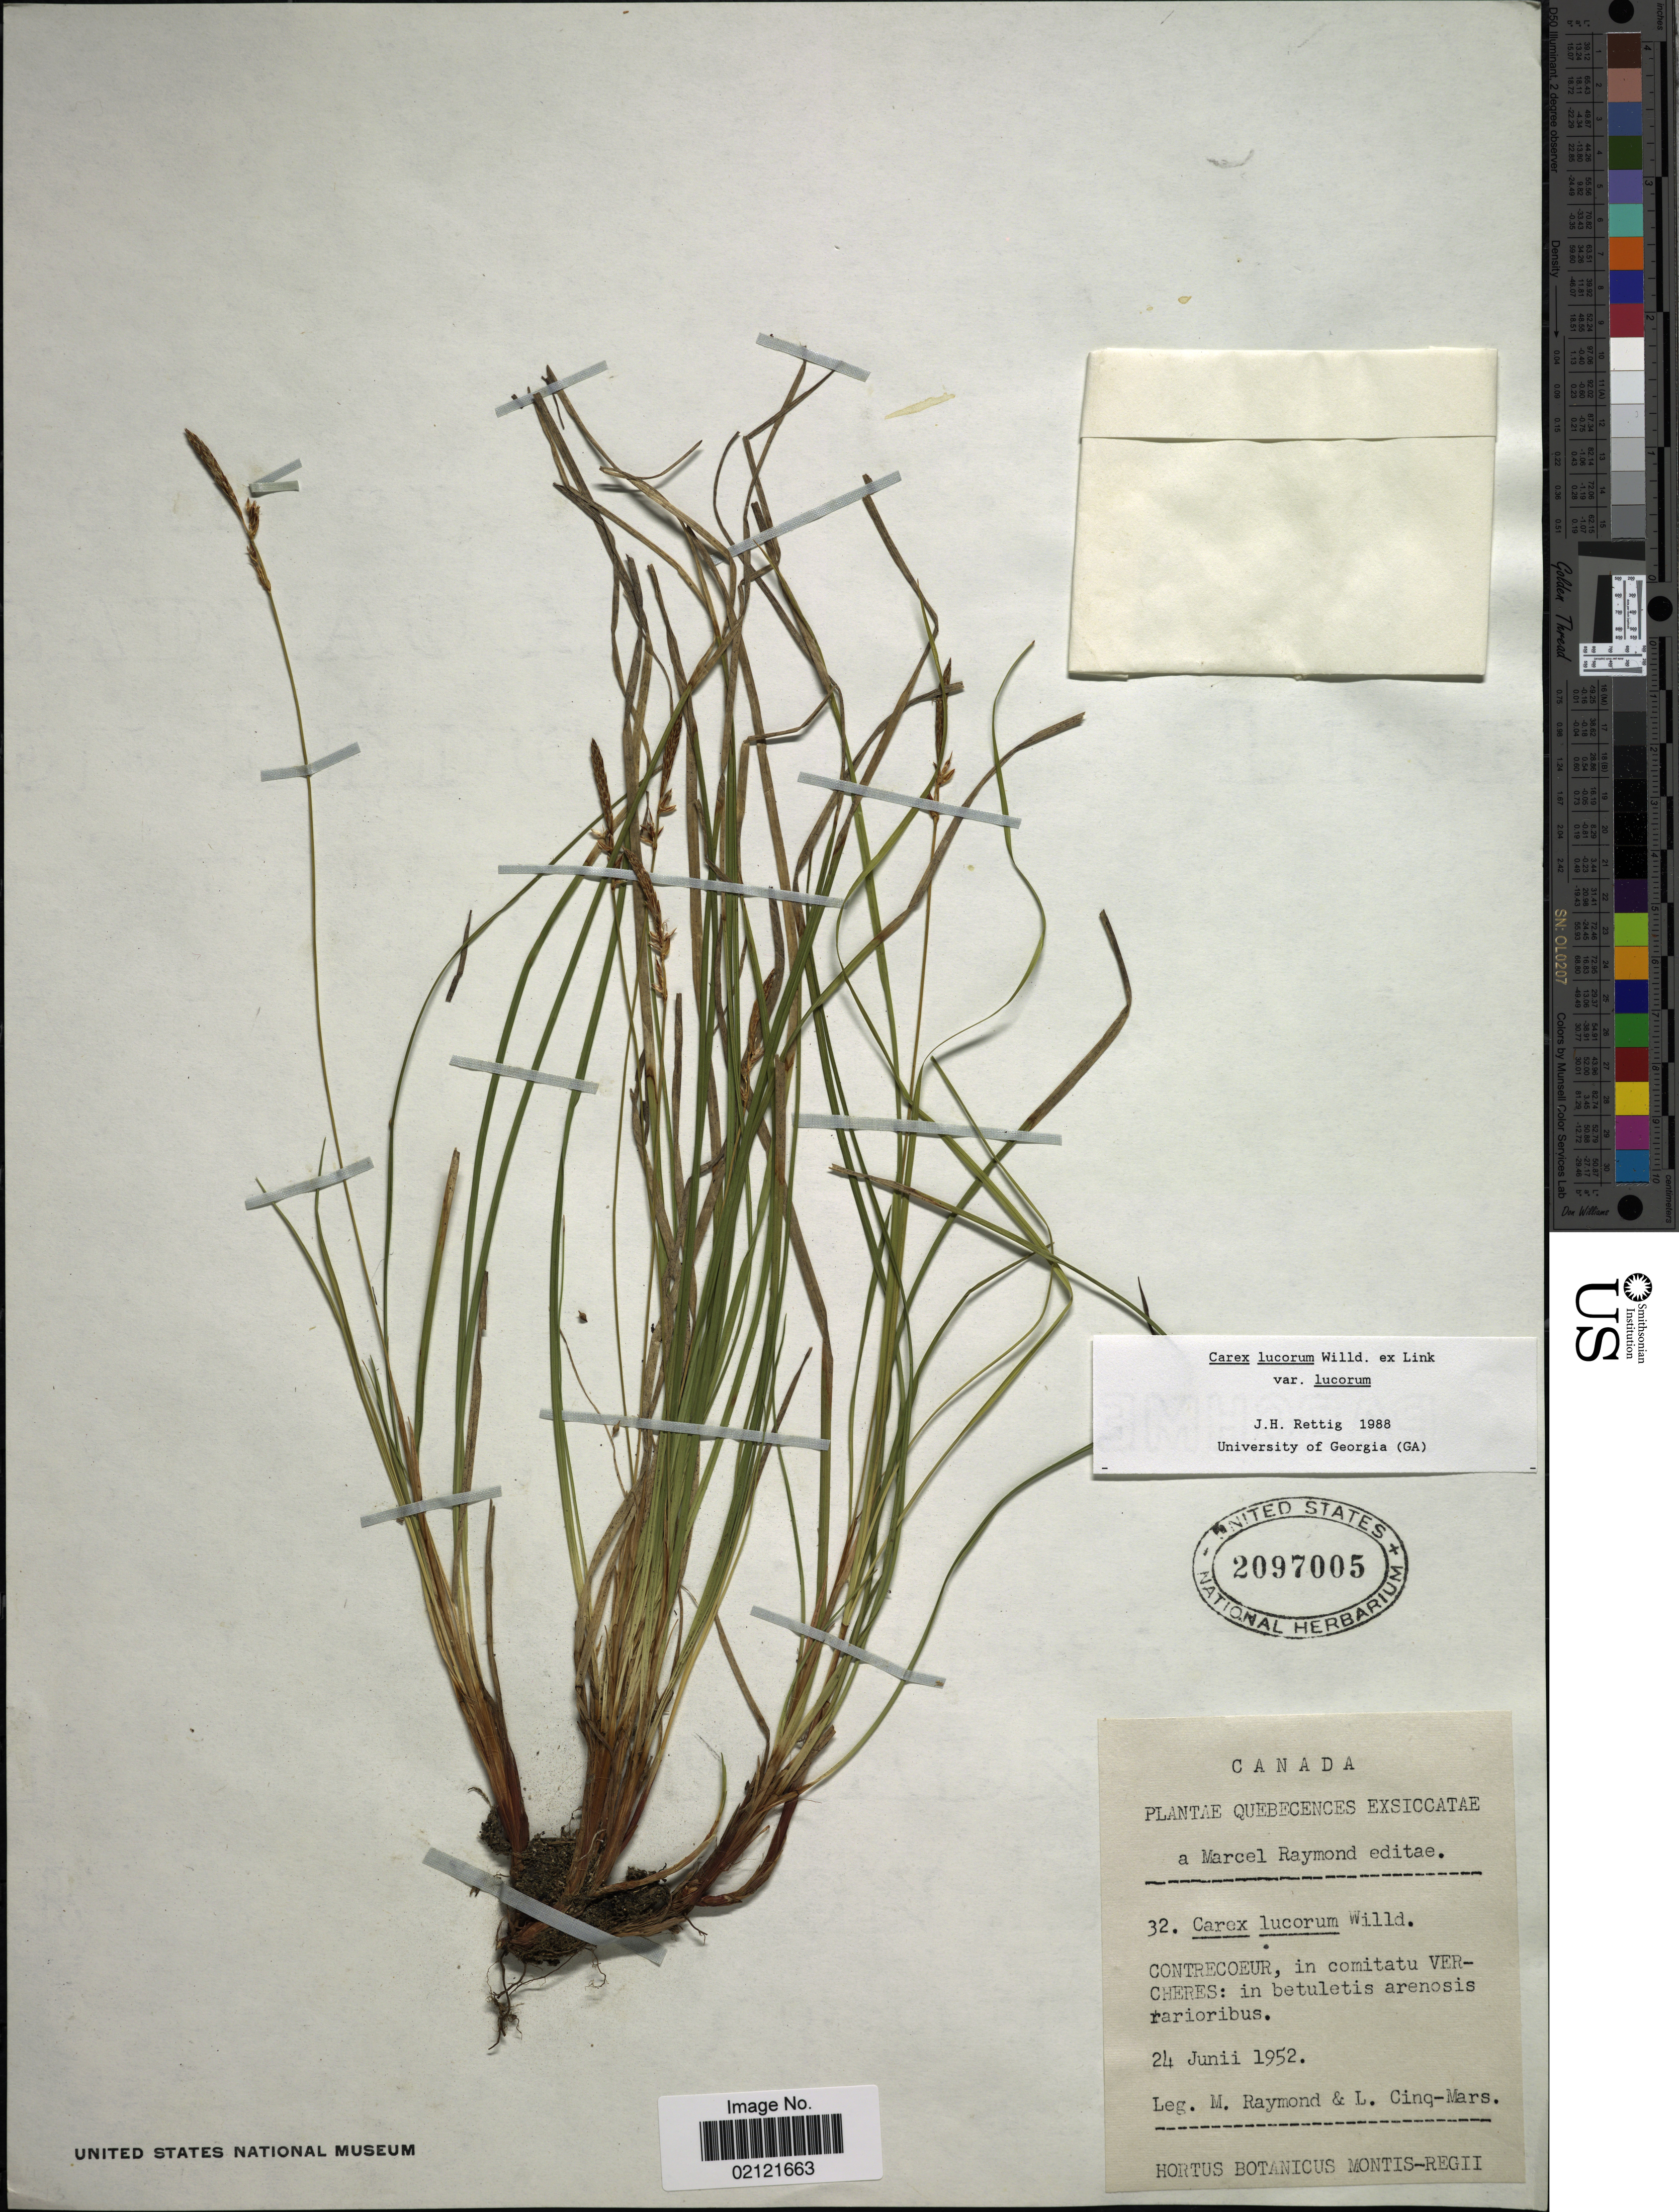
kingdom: Plantae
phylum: Tracheophyta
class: Liliopsida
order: Poales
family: Cyperaceae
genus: Carex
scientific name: Carex lucorum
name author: Willd.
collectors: M. Raymond & L. Cinq-Mars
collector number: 32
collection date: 1952-06-24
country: Canada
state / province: Quebec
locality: Contrecoeur, in comitatu vercheres: in betuletis arenosis rarioribus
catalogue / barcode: US 2097005